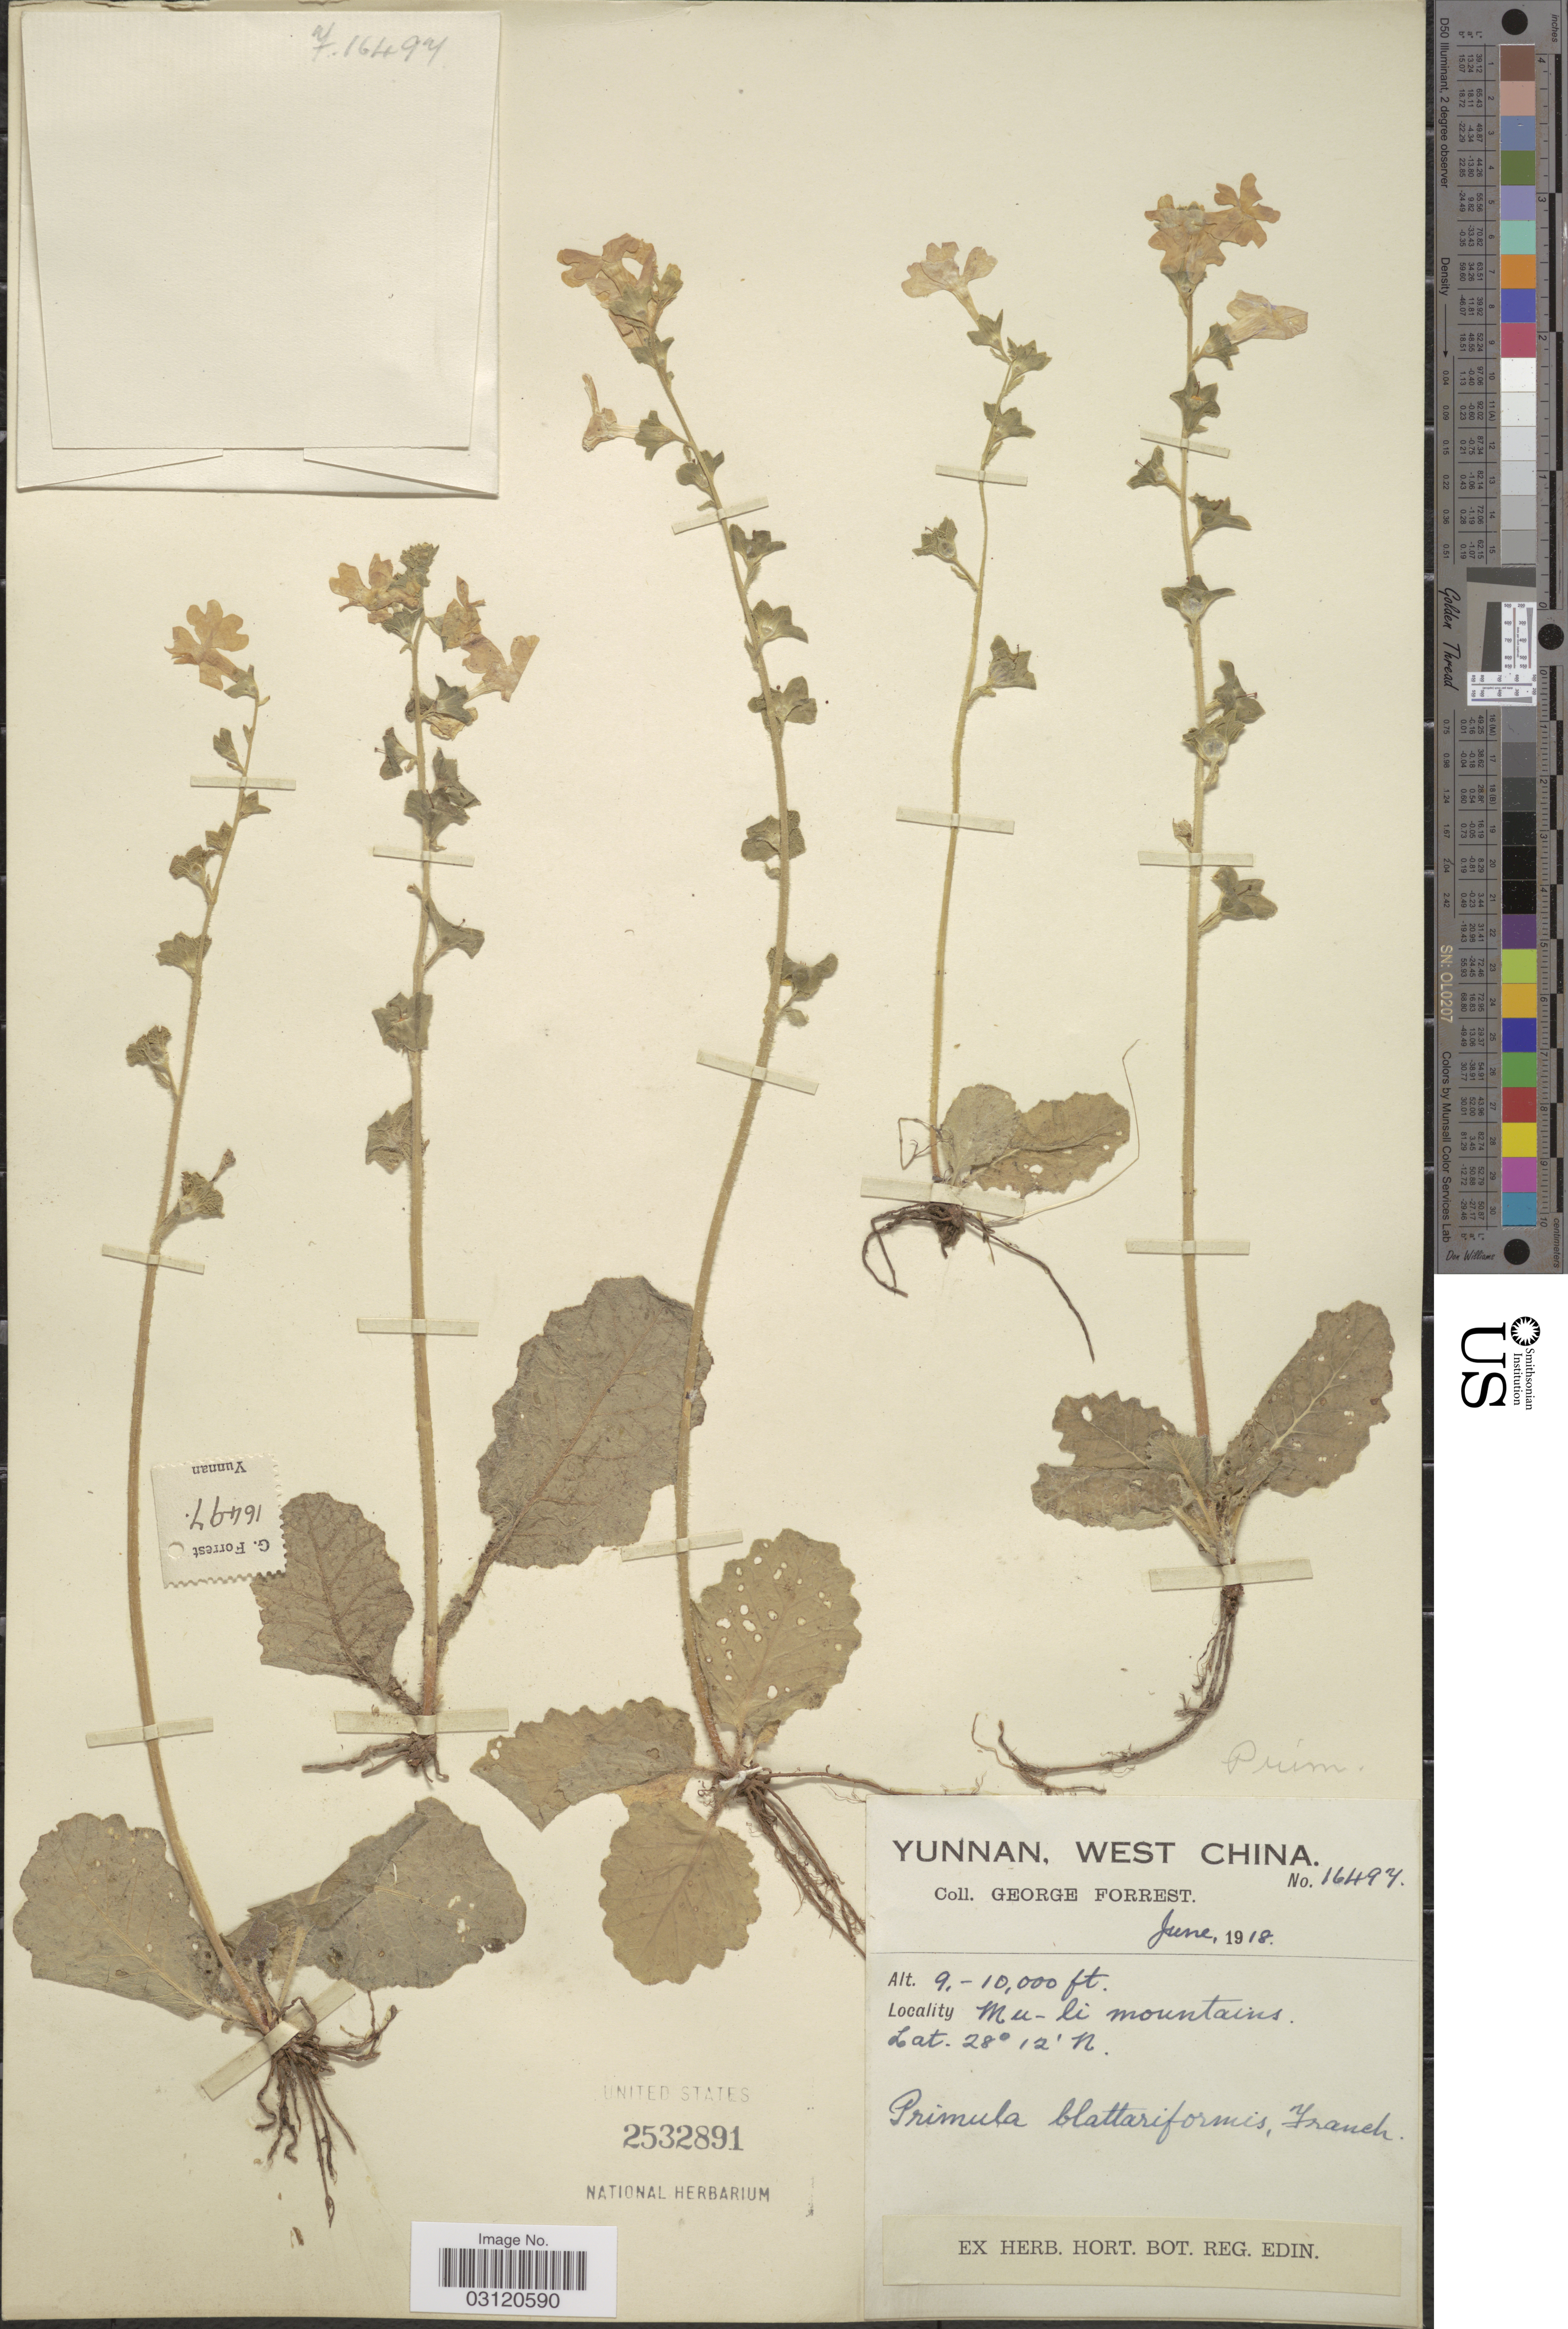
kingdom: Plantae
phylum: Tracheophyta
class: Magnoliopsida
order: Ericales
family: Primulaceae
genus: Primula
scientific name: Primula blattariformis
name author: Franch.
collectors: G. Forrest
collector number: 16494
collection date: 1918-06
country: China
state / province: Yunnan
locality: West China, Mu-li mountains.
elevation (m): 2743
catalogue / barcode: US 2532891